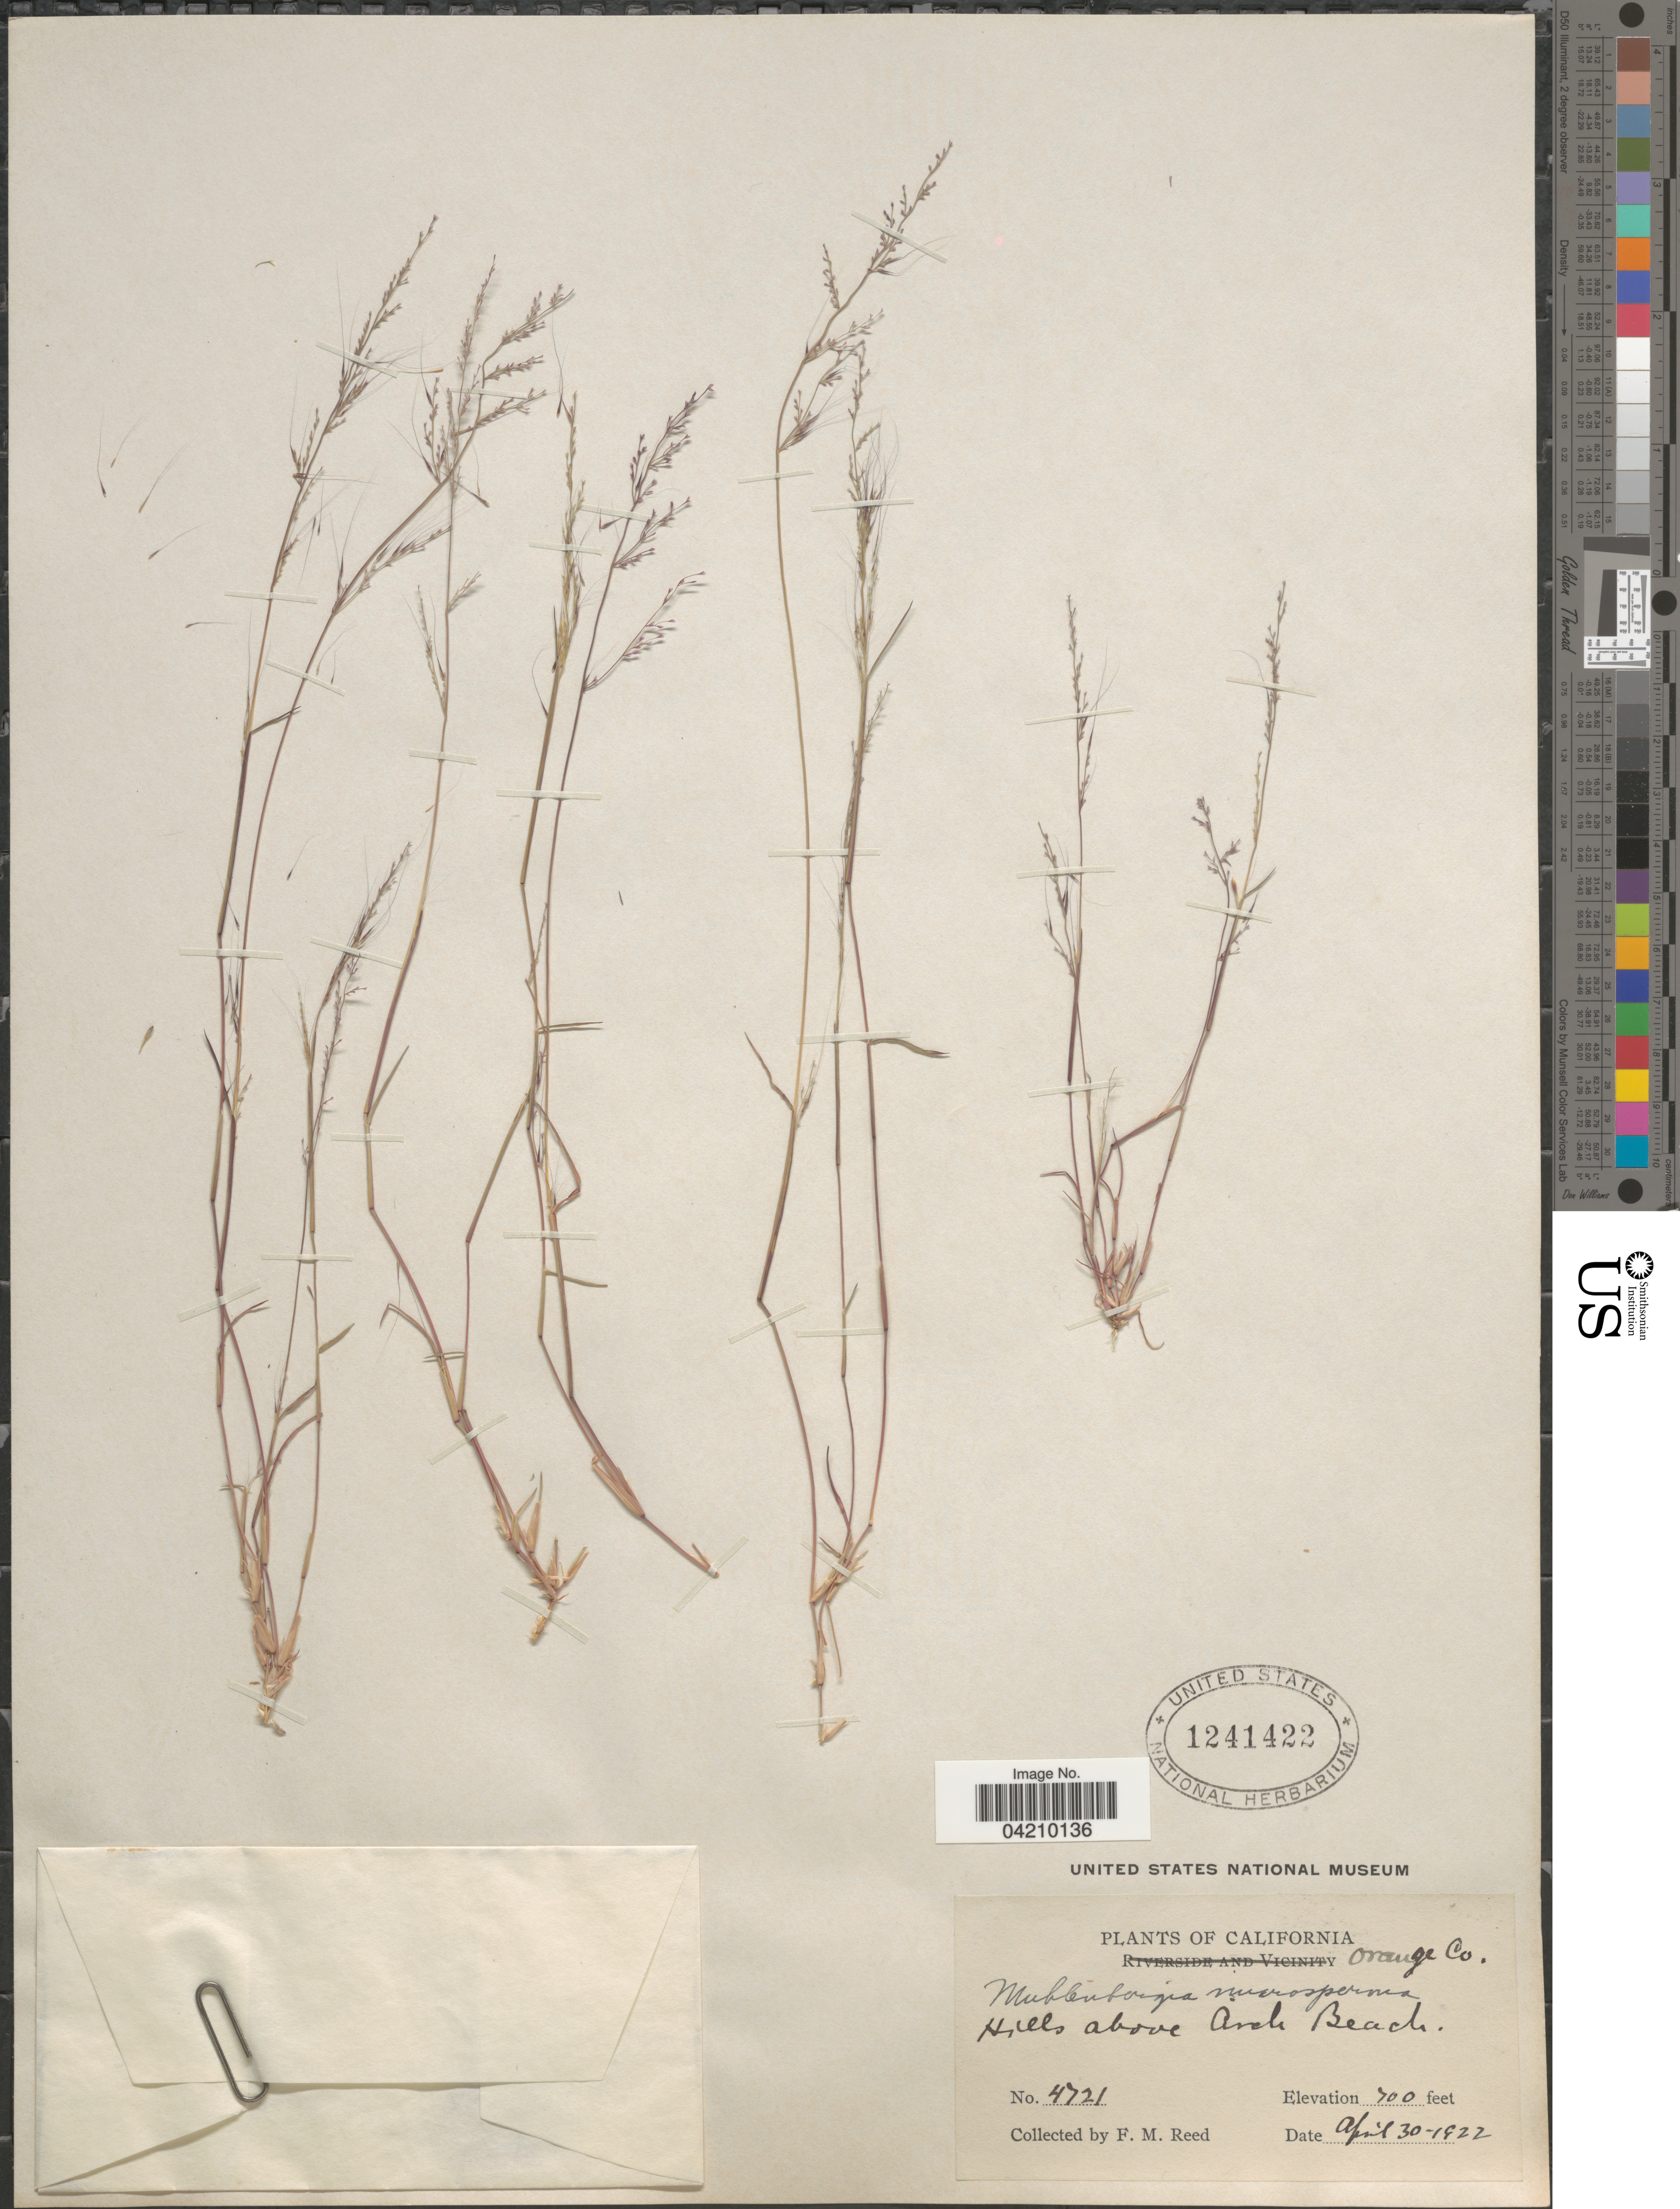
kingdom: Plantae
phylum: Tracheophyta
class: Liliopsida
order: Poales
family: Poaceae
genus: Muhlenbergia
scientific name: Muhlenbergia microsperma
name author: (DC.) Kunth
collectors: F. Reed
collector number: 4721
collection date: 1922-04-30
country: United States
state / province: California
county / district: Orange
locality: Orange Co. Hills above Arch Beach.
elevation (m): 213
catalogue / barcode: US 1241422